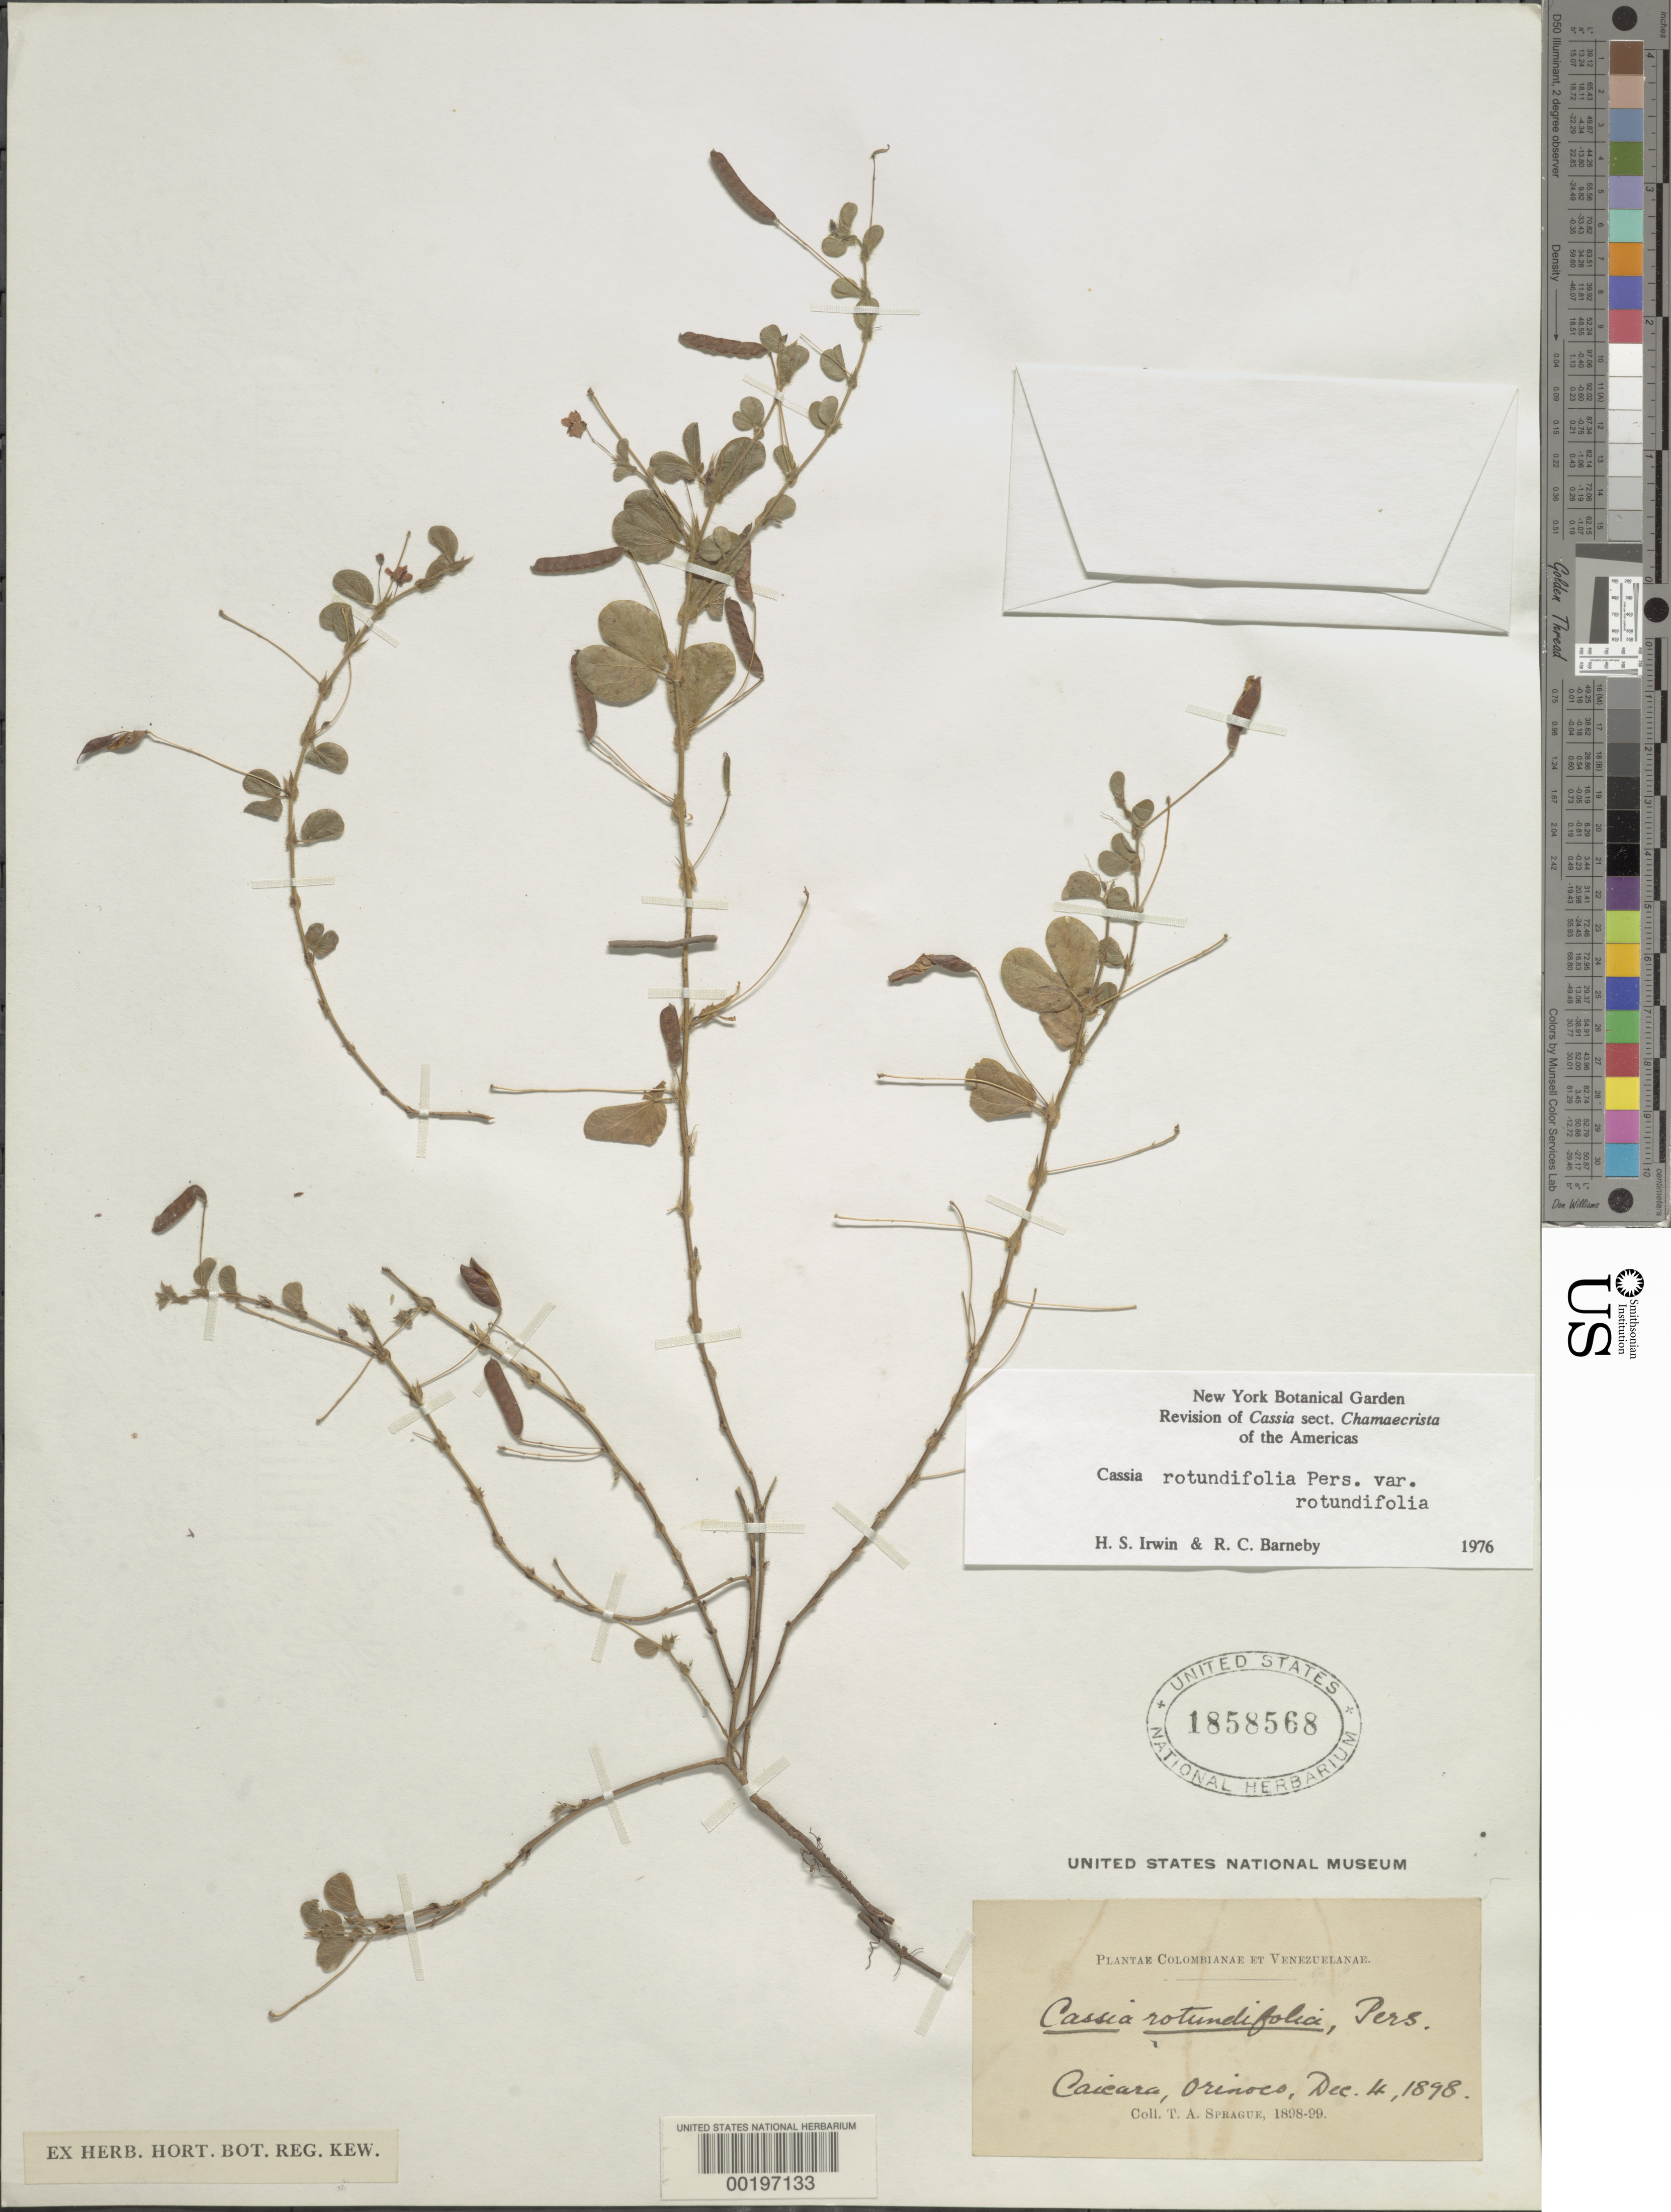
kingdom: Plantae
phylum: Tracheophyta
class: Magnoliopsida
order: Fabales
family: Fabaceae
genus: Chamaecrista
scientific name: Chamaecrista rotundifolia var. rotundifolia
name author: (Pers.) Greene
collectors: T. A. Sprague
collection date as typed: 04 Dec 1898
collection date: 1898-12-04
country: Venezuela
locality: Caicara, orinoco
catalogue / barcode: US 1858568